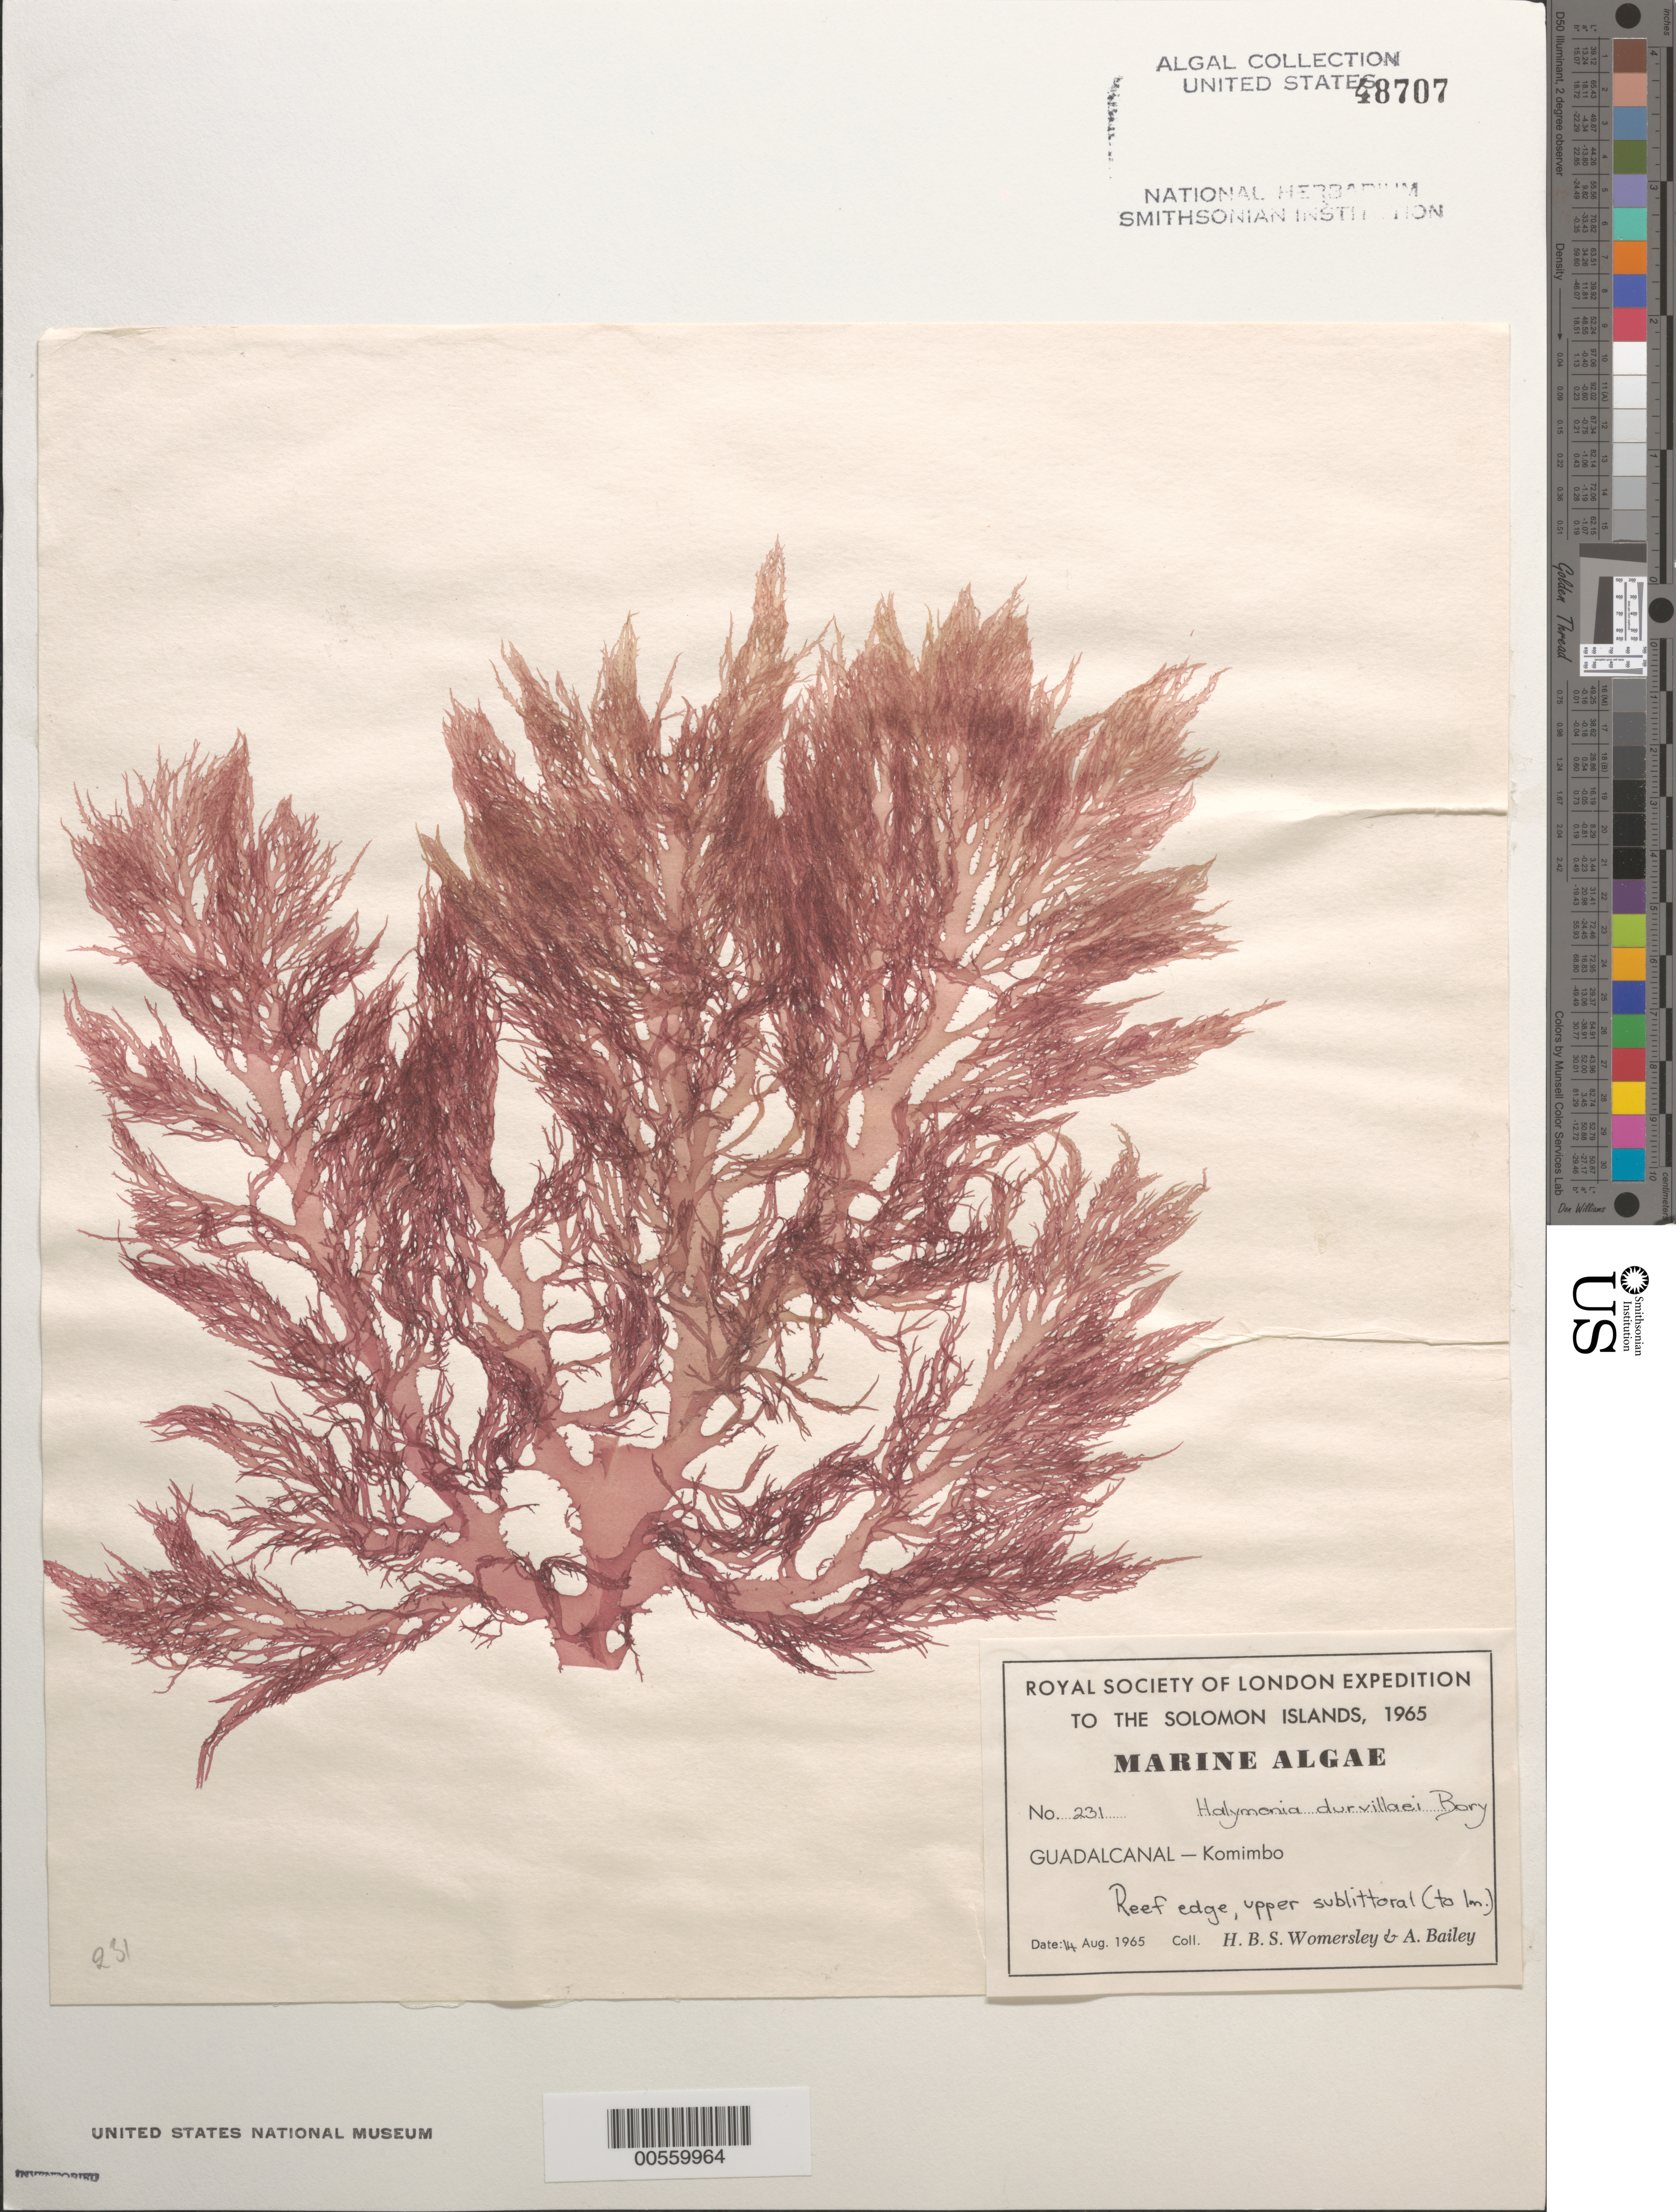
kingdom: Plantae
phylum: Rhodophyta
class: Florideophyceae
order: Halymeniales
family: Halymeniaceae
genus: Halymenia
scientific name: Halymenia durvillaei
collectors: H. B. S. Womersley & A. Bailey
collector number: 231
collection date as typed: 14 Aug 1965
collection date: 1965-08-14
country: Solomon Islands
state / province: Guadalcanal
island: Guadalcanal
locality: Komimbo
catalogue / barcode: US 48707